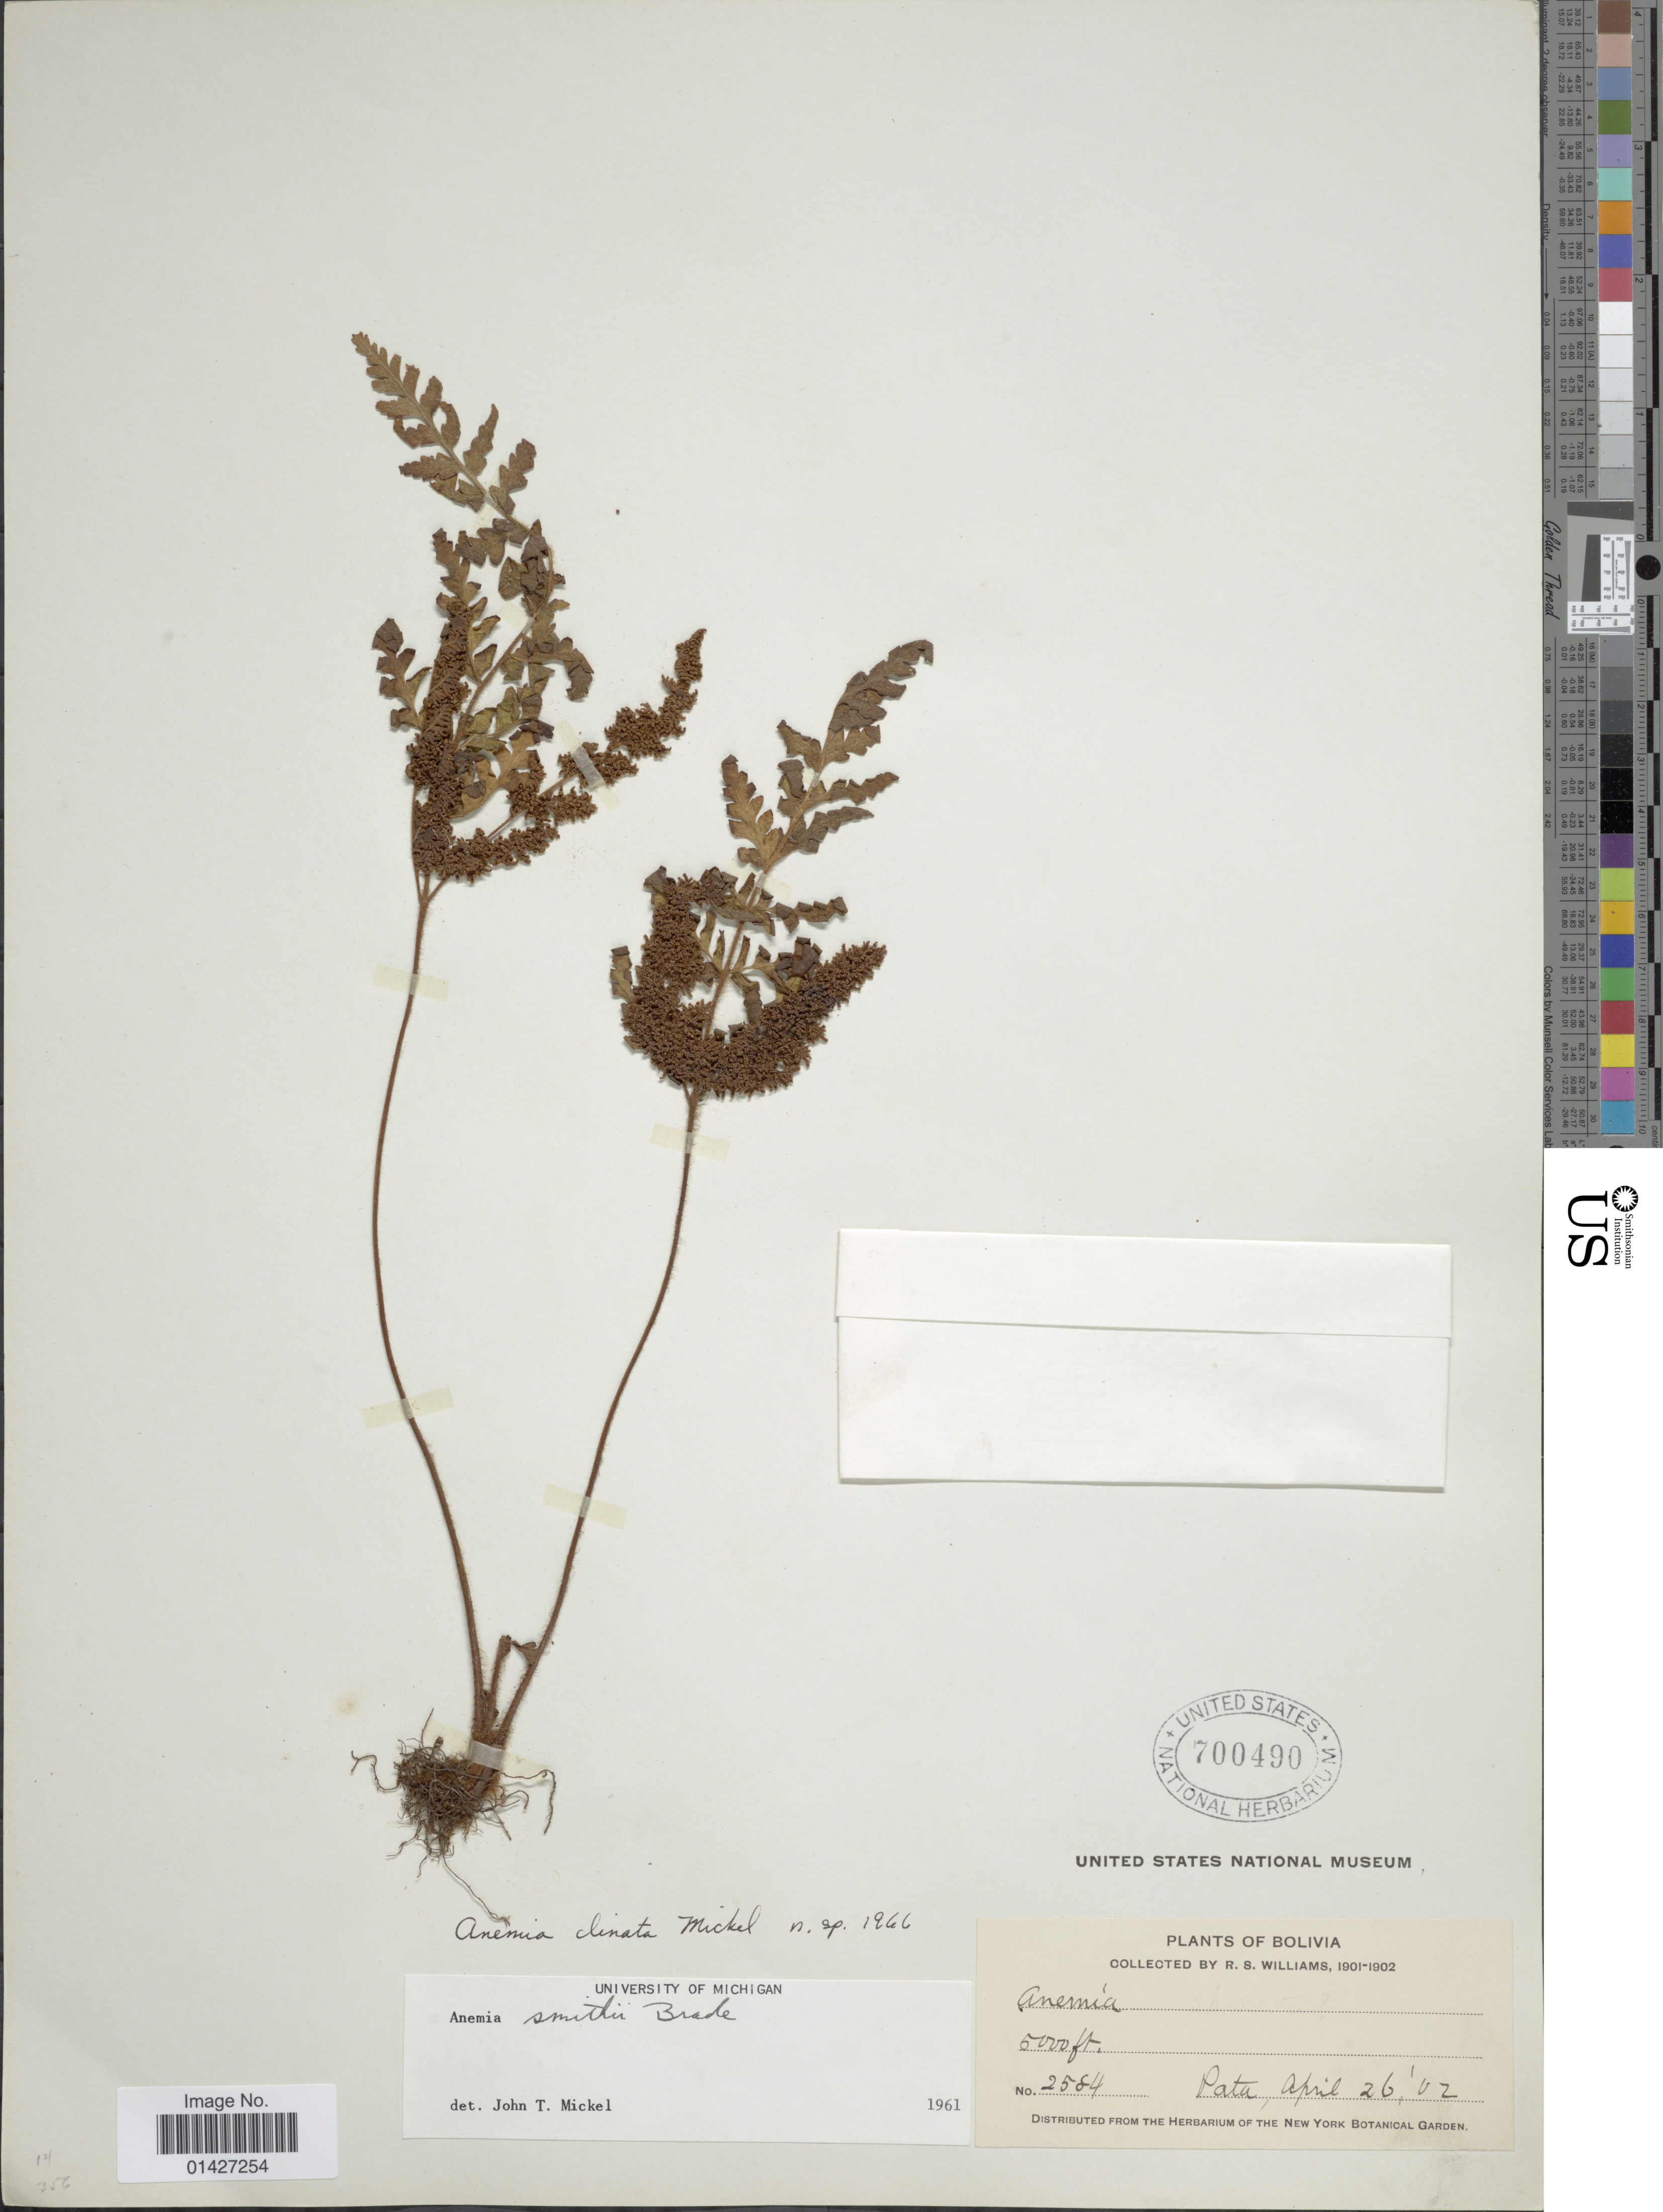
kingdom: Plantae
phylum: Tracheophyta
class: Polypodiopsida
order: Schizaeales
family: Anemiaceae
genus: Anemia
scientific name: Anemia clinata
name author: Mickel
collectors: R. S. Williams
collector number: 2584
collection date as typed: Apr. 26, 1902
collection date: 1902-04-26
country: Bolivia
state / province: La Paz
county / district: Franz Tamayo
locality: Pata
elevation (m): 1524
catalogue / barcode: US 700490